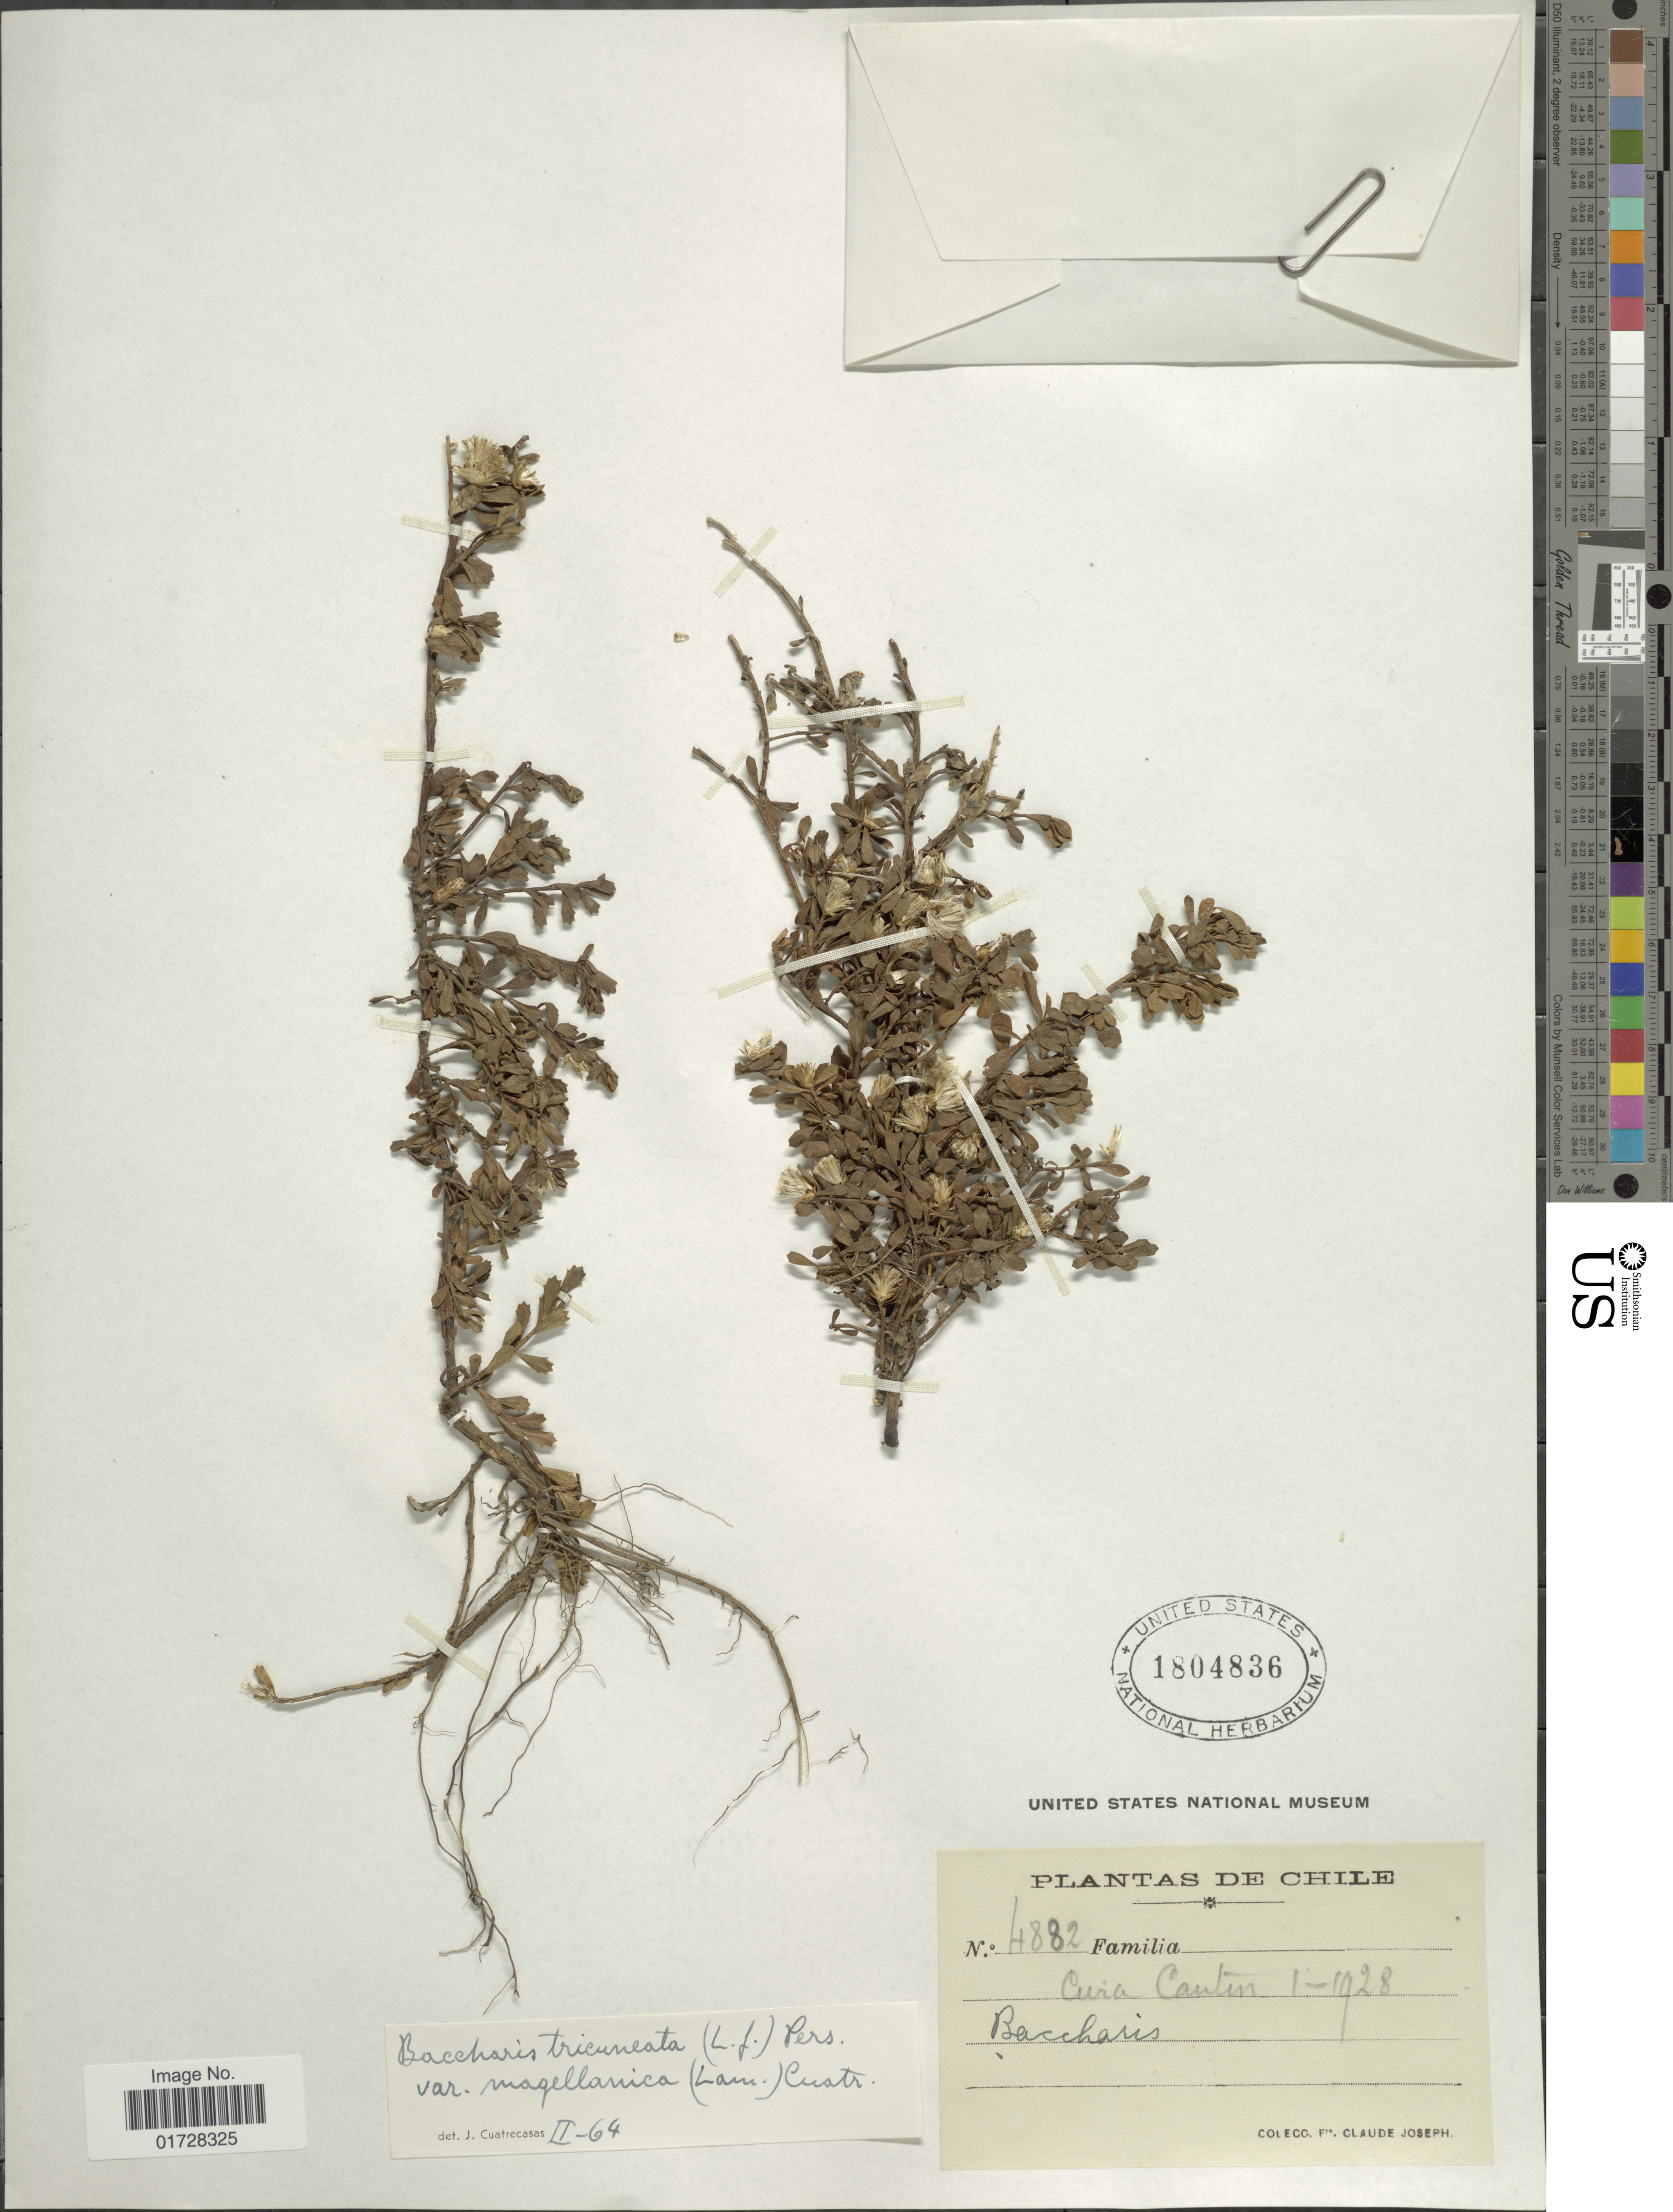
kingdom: Plantae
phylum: Tracheophyta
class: Magnoliopsida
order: Asterales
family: Asteraceae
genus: Baccharis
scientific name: Baccharis tricuneata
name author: (L. f.) Pers.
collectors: Bro. Claude-Joseph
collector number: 4882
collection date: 1928-01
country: Chile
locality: Cura Cautin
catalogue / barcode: US 1804836